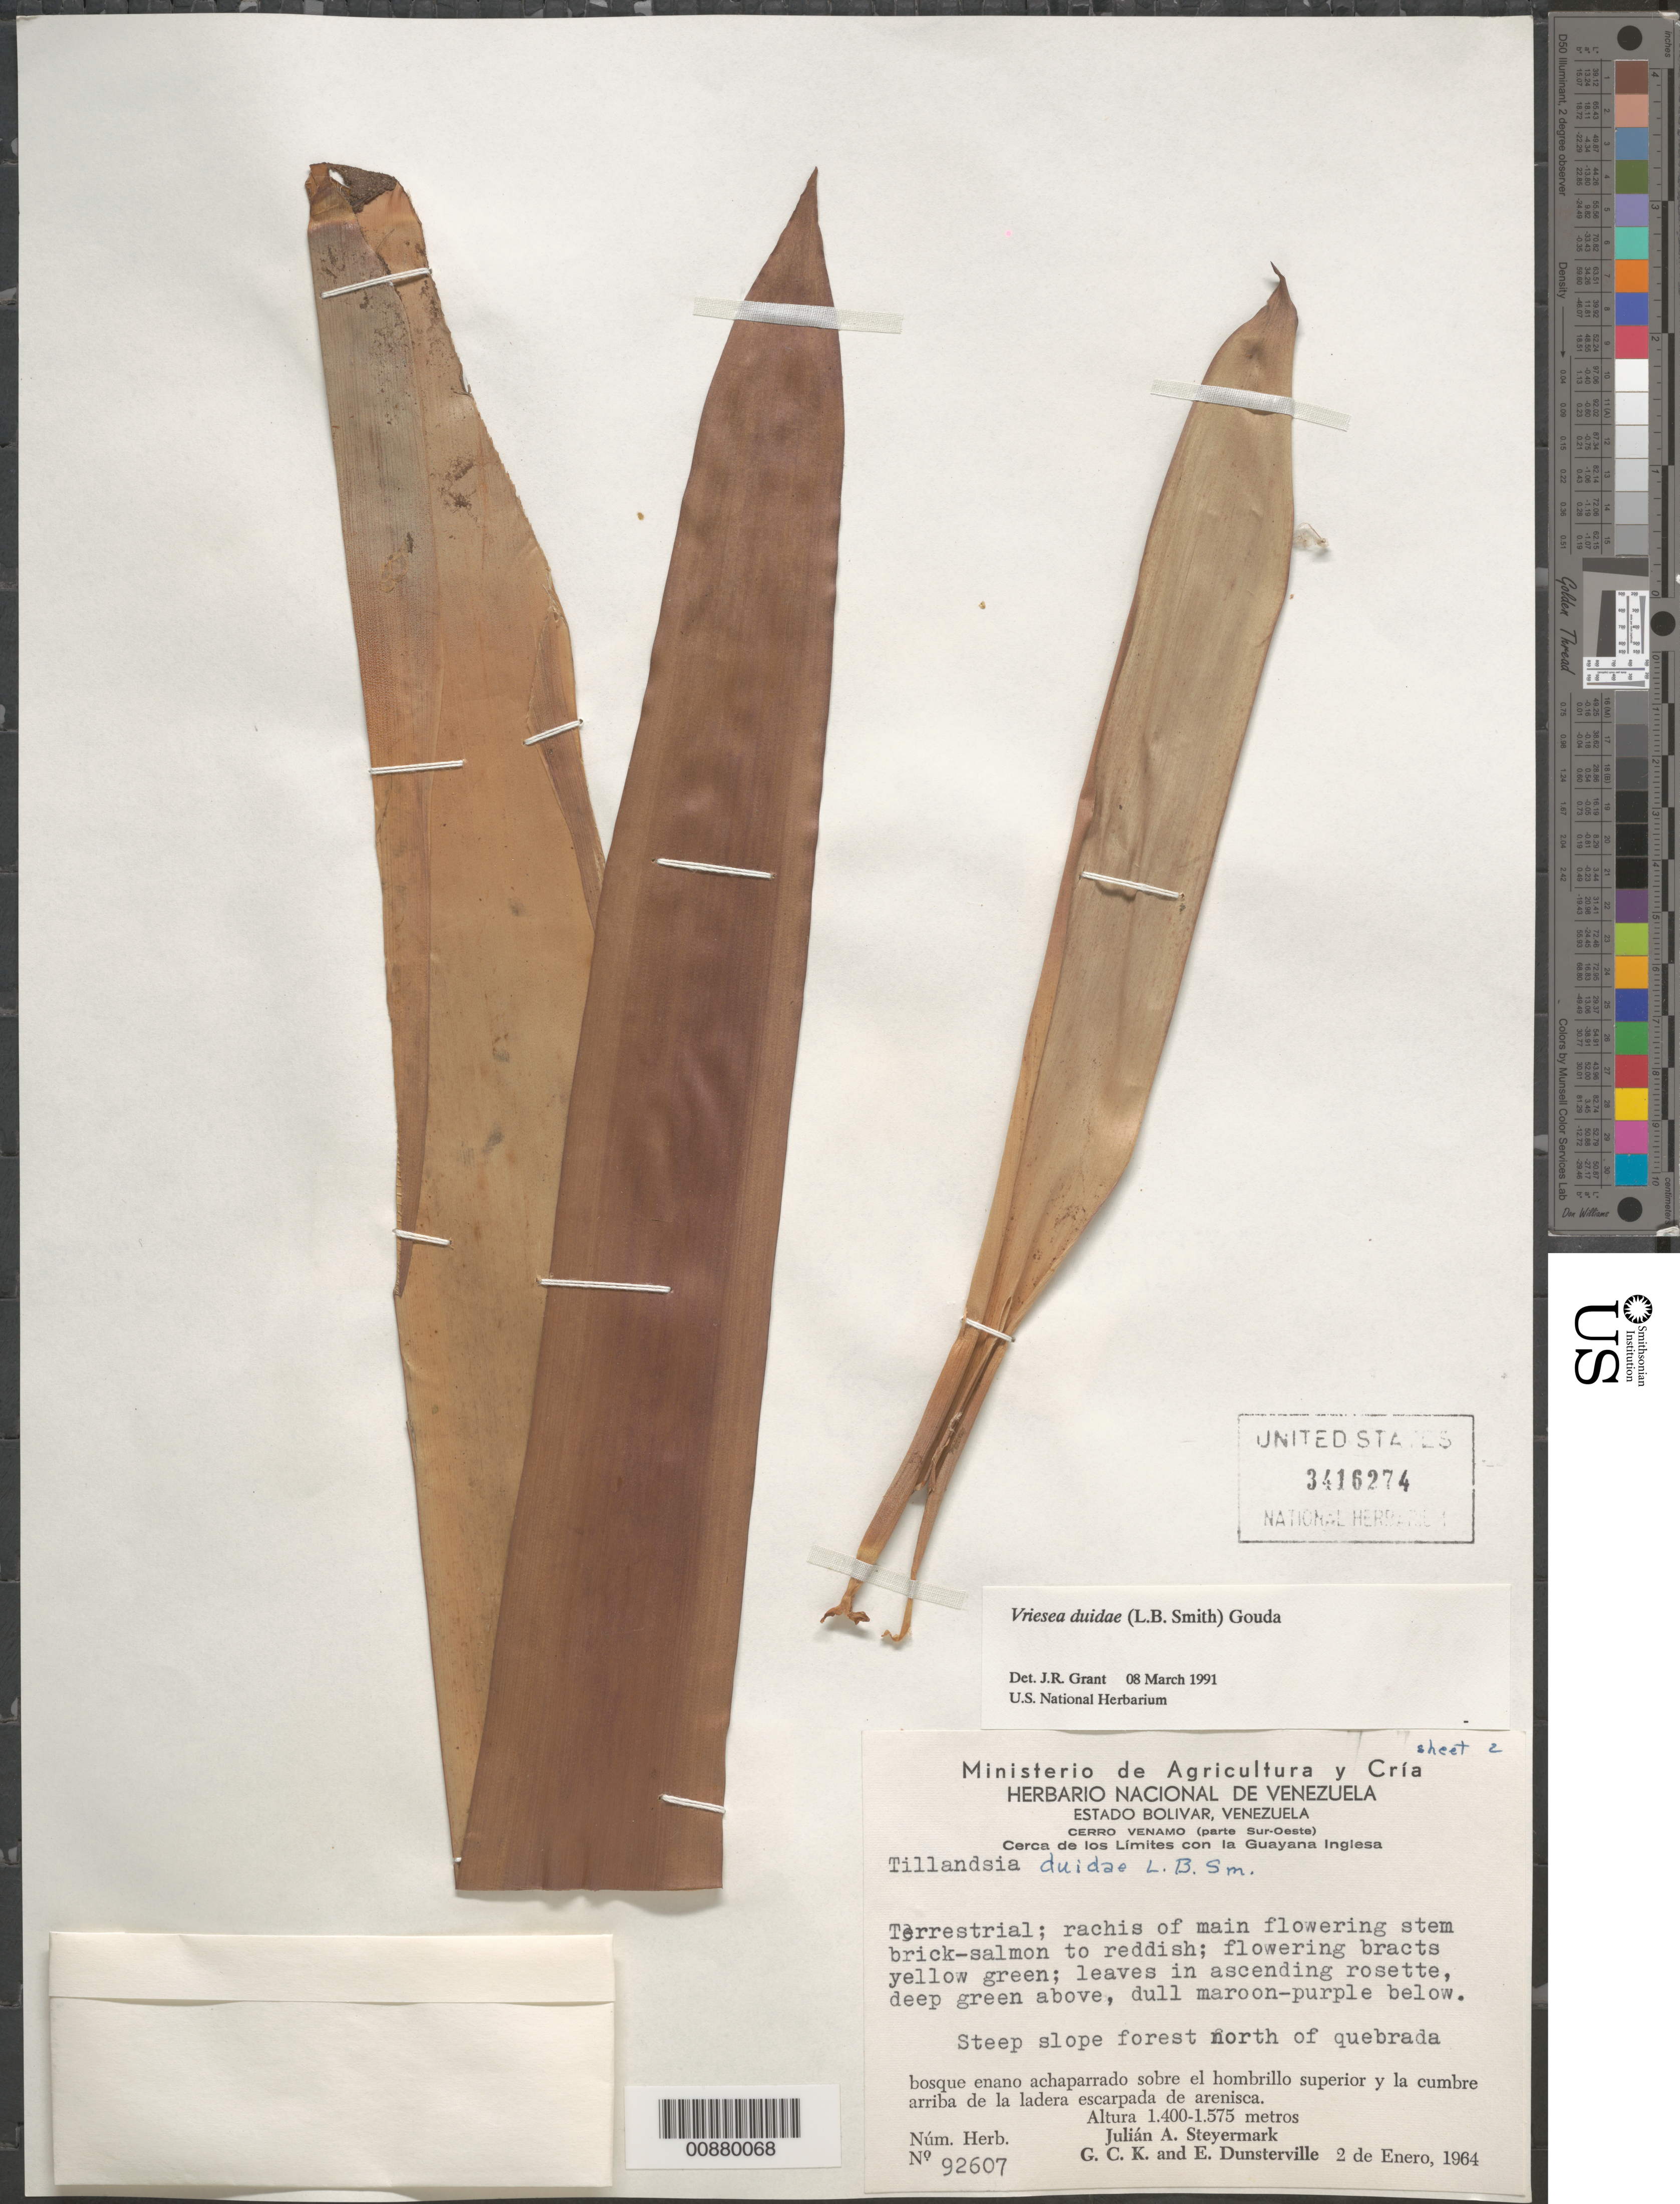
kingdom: Plantae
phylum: Tracheophyta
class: Liliopsida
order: Poales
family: Bromeliaceae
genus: Vriesea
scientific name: Vriesea duidae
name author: (L.B. Sm.) Gouda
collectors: J. Steyermark, G. C. K. Dunsterville & E. Dunsterville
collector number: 92607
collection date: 1964-01-02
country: Venezuela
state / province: Bolivar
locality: Cerro Venamo (parte Sur-Oeste). Cerca de los límites con la Guayana Inglesa. Steep slope forest north of quebrada.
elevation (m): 1400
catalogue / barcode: US 3416274